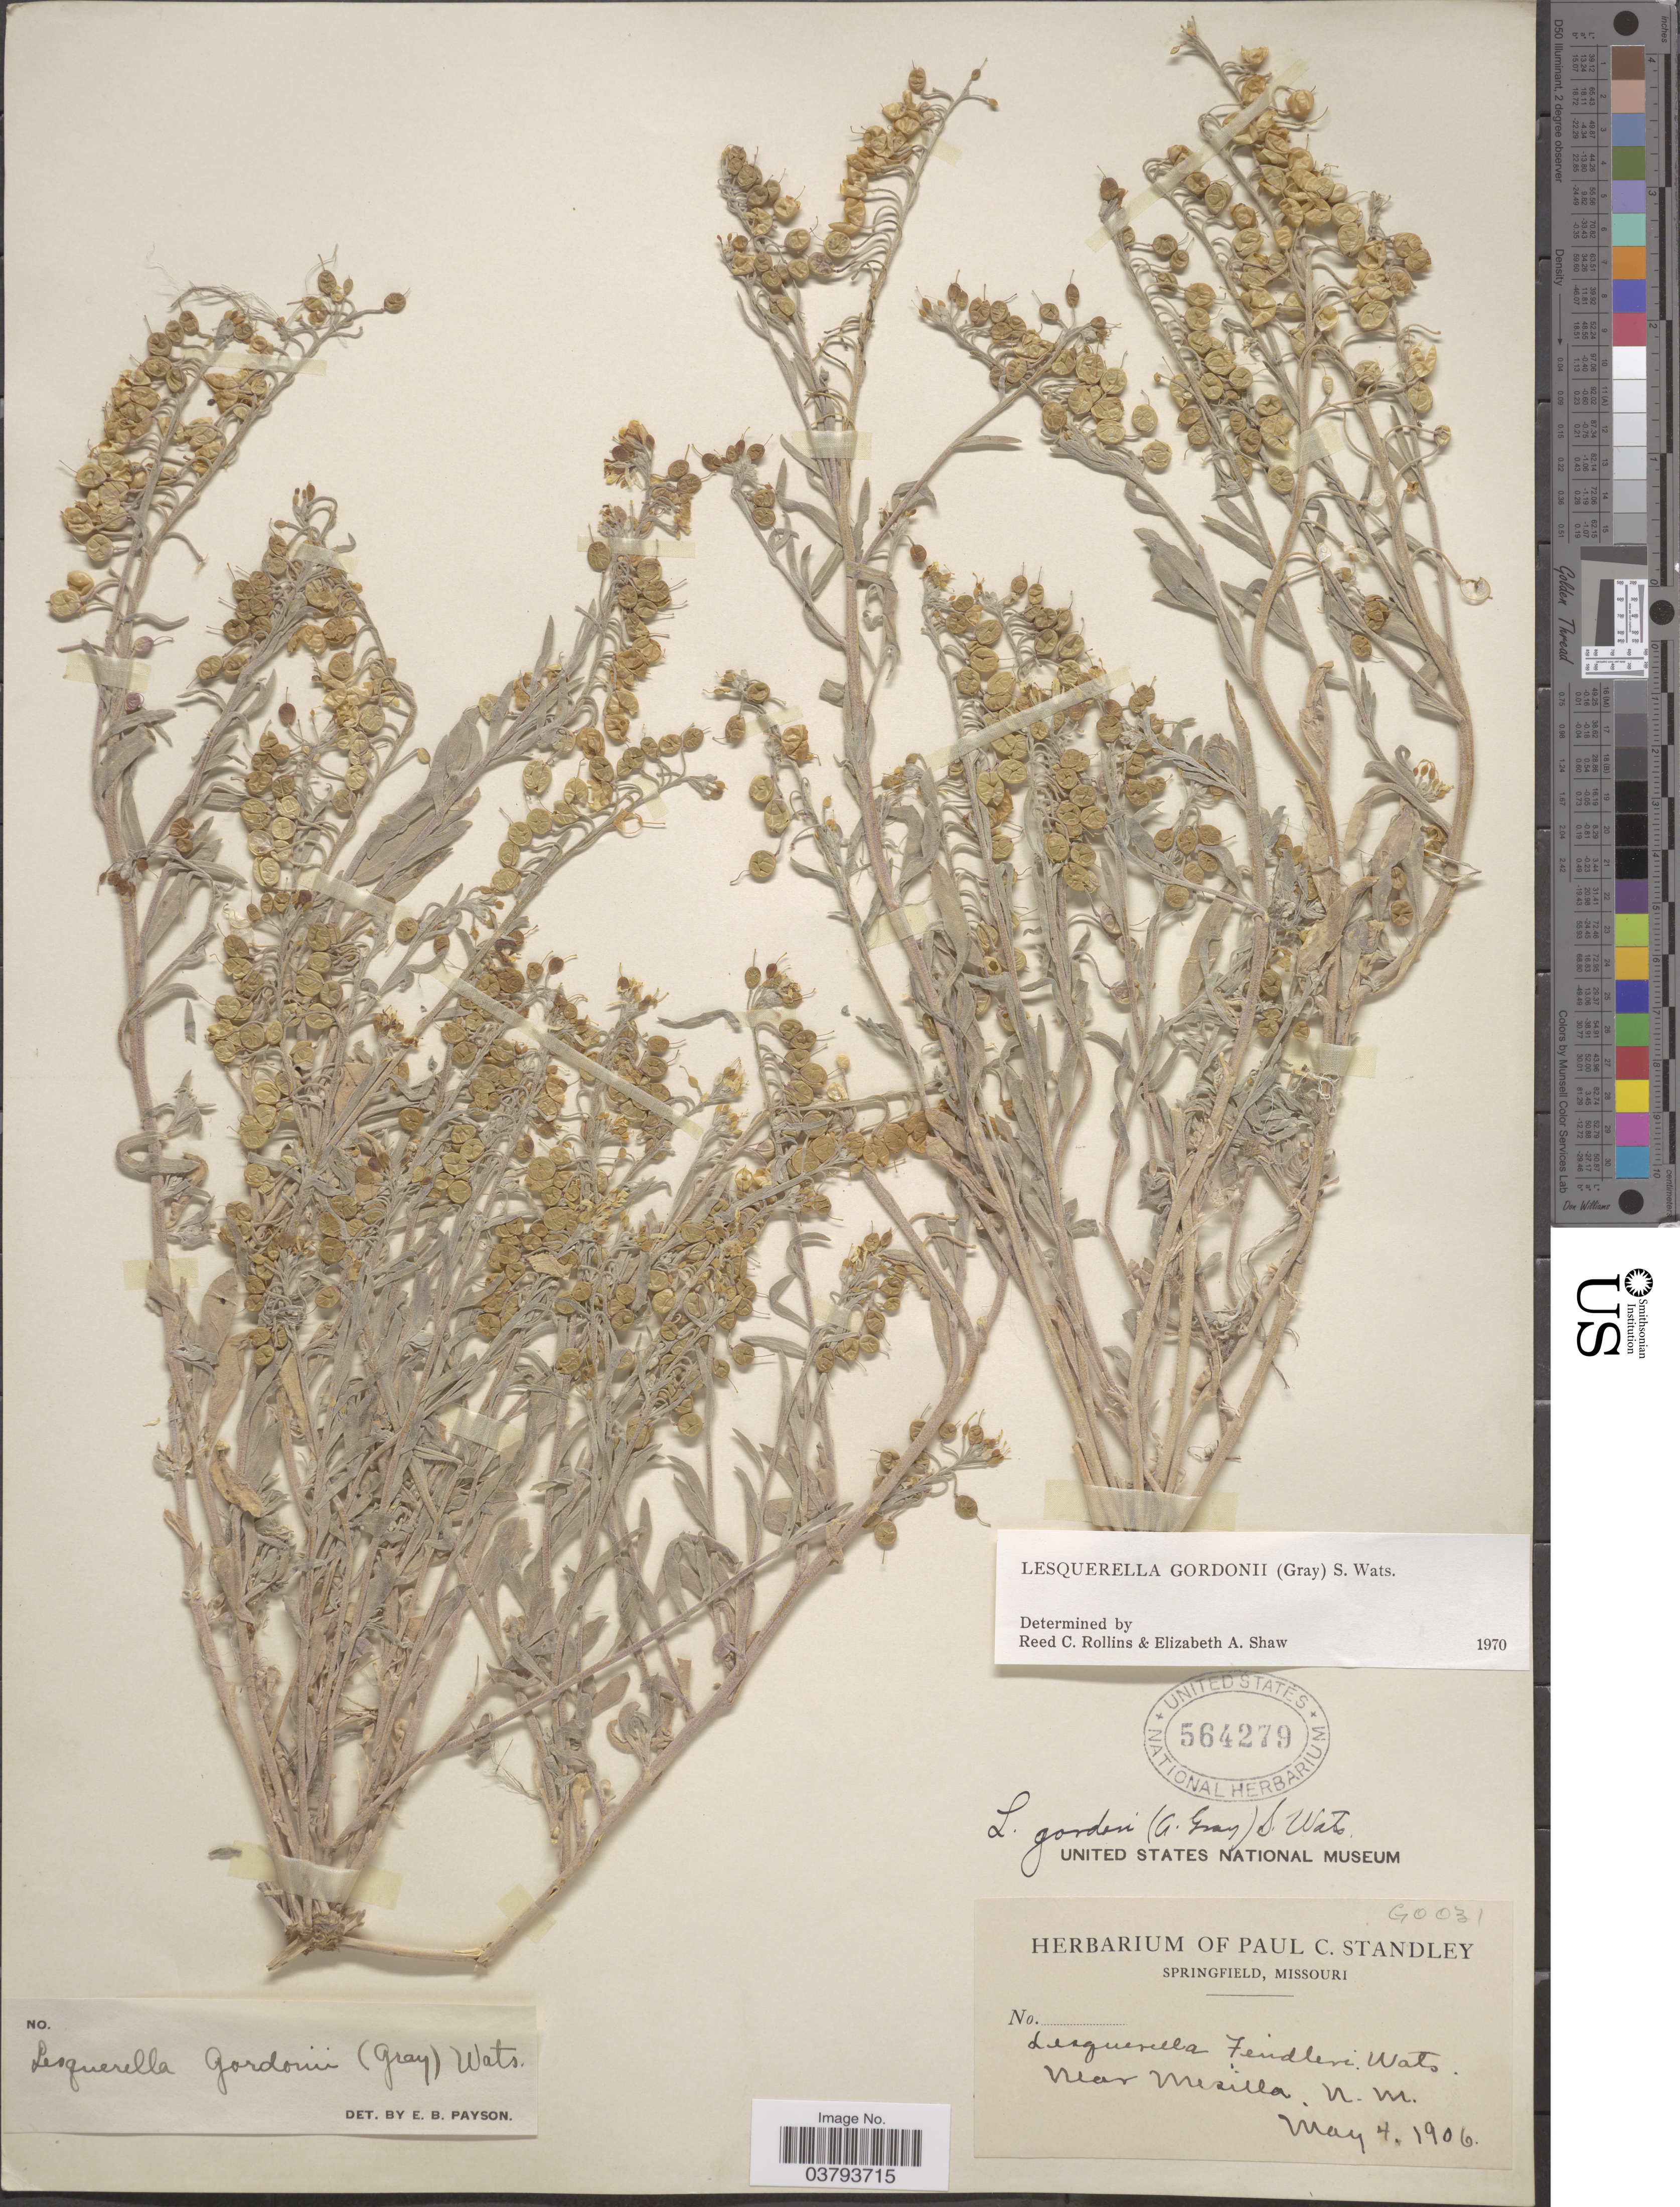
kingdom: Plantae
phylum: Tracheophyta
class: Magnoliopsida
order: Brassicales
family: Brassicaceae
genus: Lesquerella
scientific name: Lesquerella gordonii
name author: (A. Gray) S. Watson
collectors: ex herb. Paul C. Standley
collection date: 1906-05-04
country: United States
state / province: Missouri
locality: Near Mesilla.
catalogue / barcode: US 564279